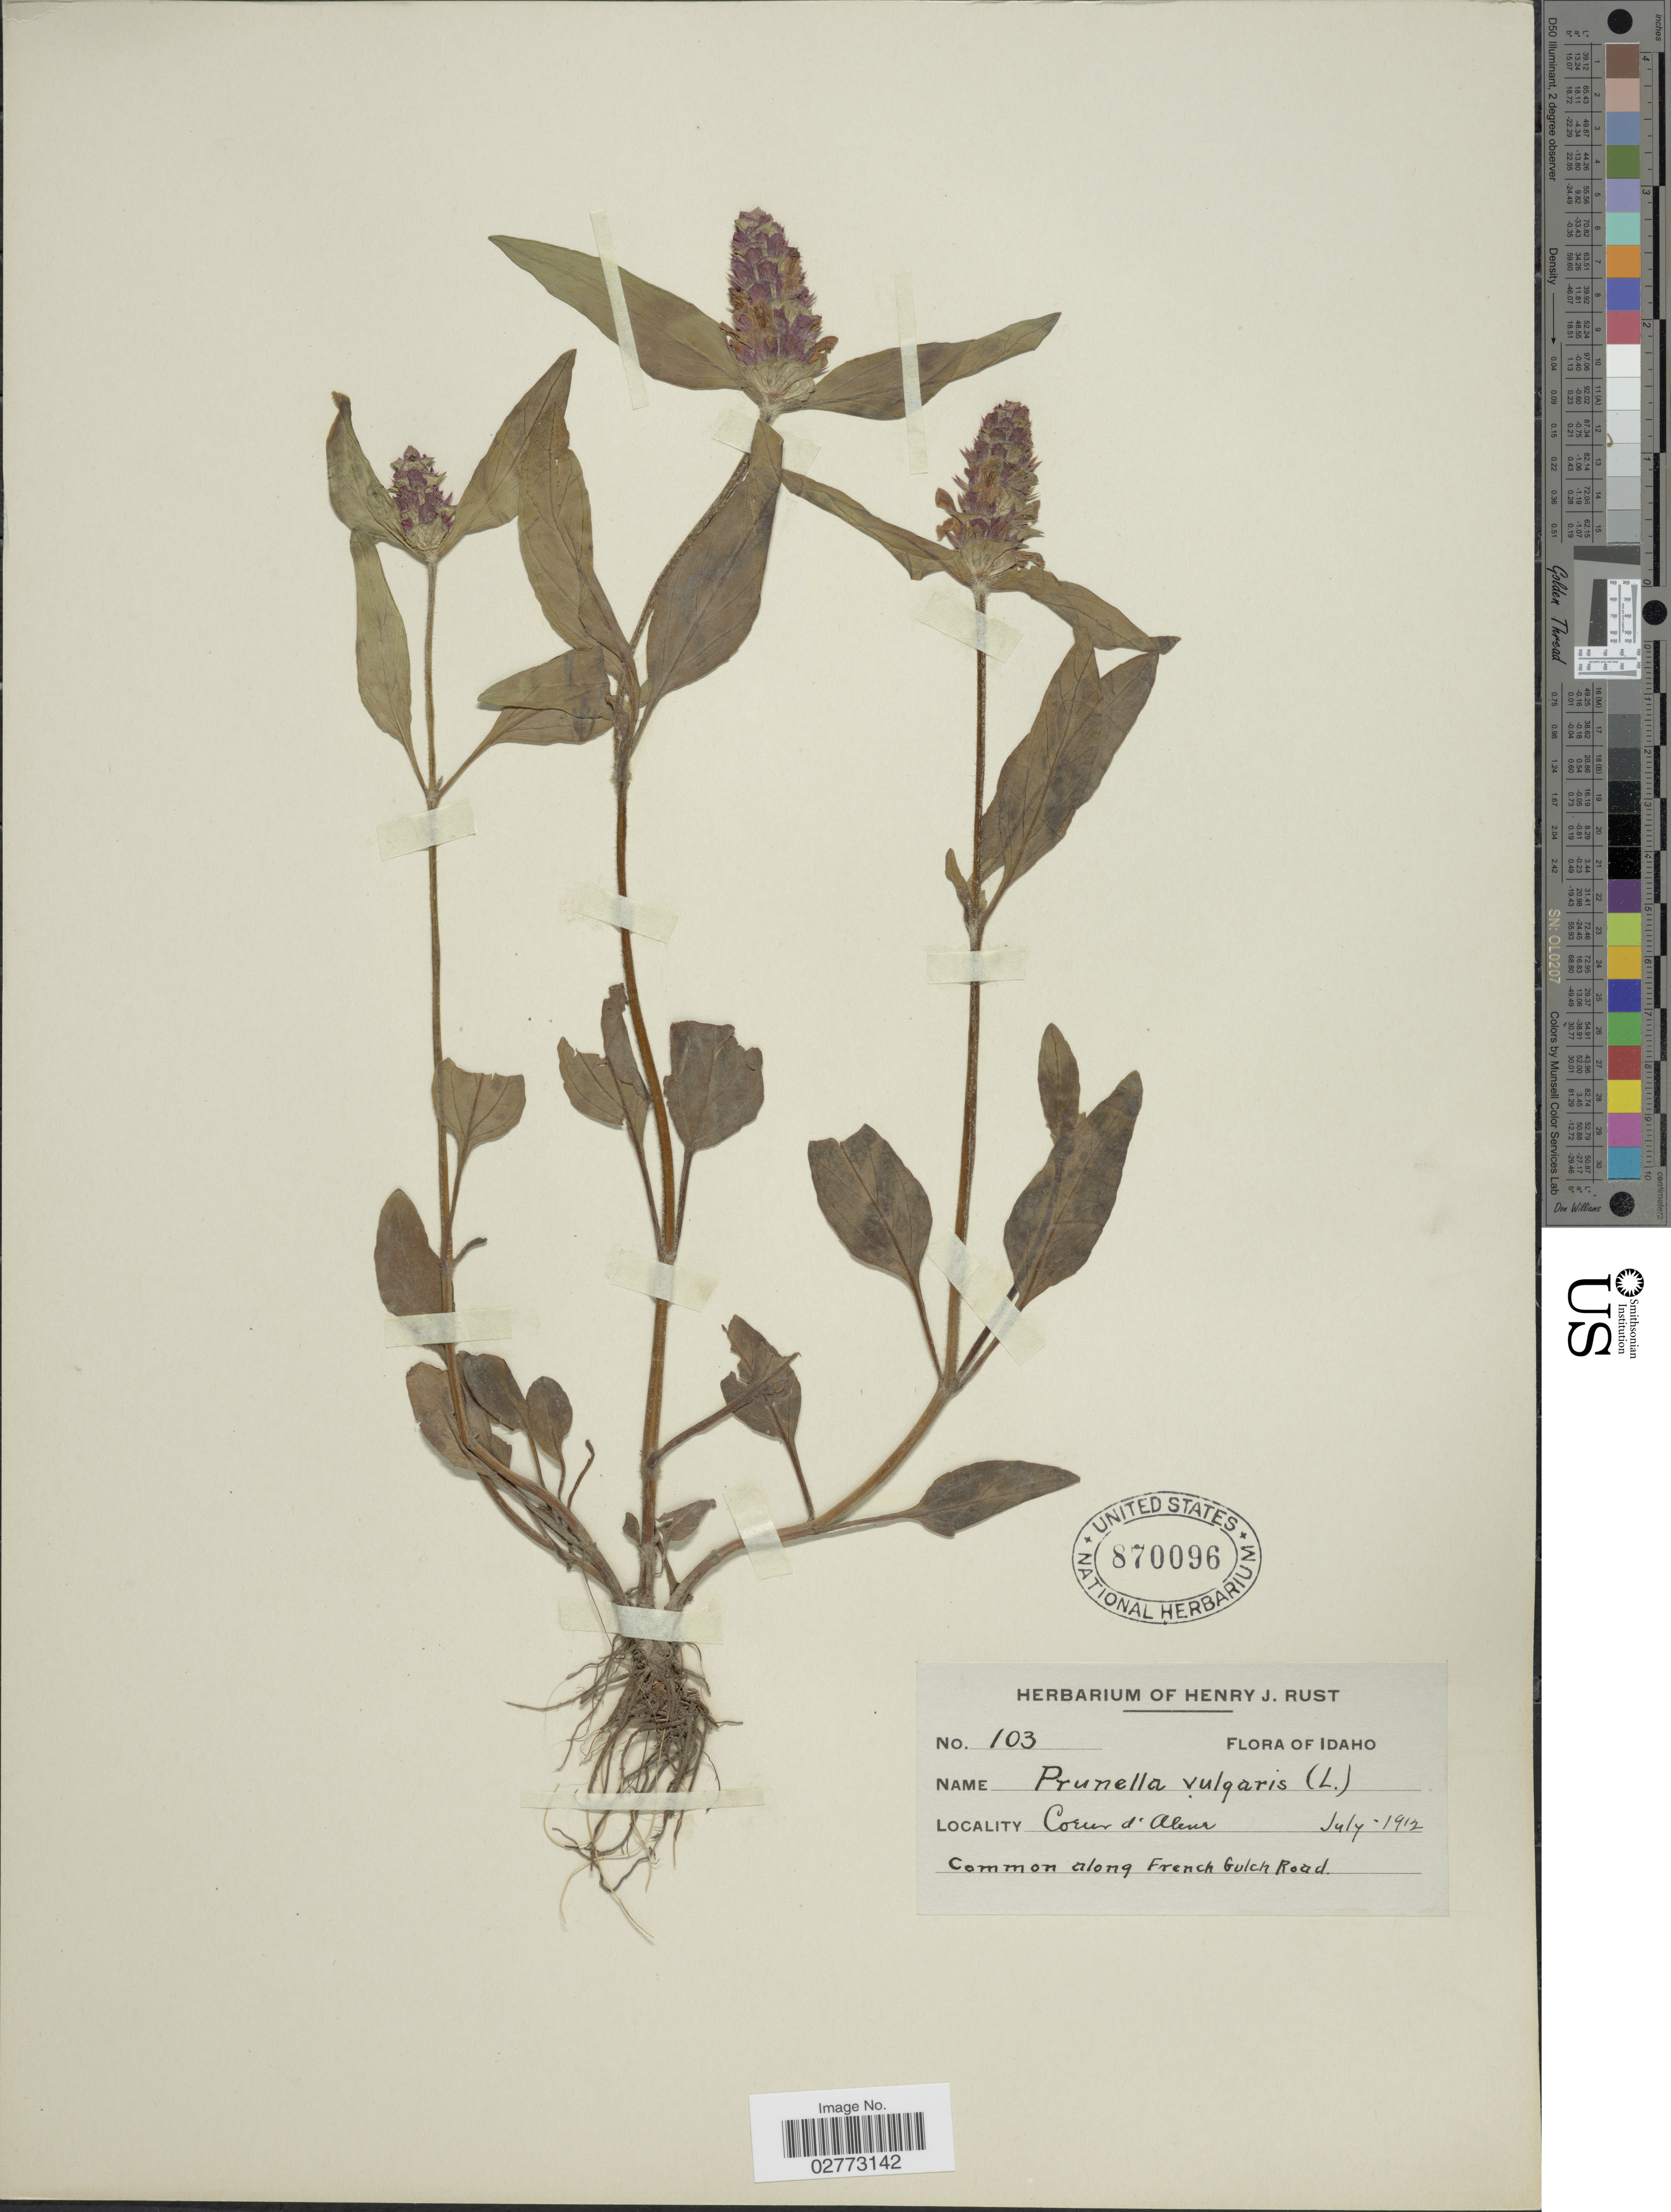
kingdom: Plantae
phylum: Tracheophyta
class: Magnoliopsida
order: Lamiales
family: Lamiaceae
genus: Prunella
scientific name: Prunella vulgaris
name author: L.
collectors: ex herb. Henry J. Rust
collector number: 103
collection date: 1912-07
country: United States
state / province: Idaho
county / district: Kootenai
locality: Coeur d'Alene, along French Gulch Road.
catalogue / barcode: US 870096